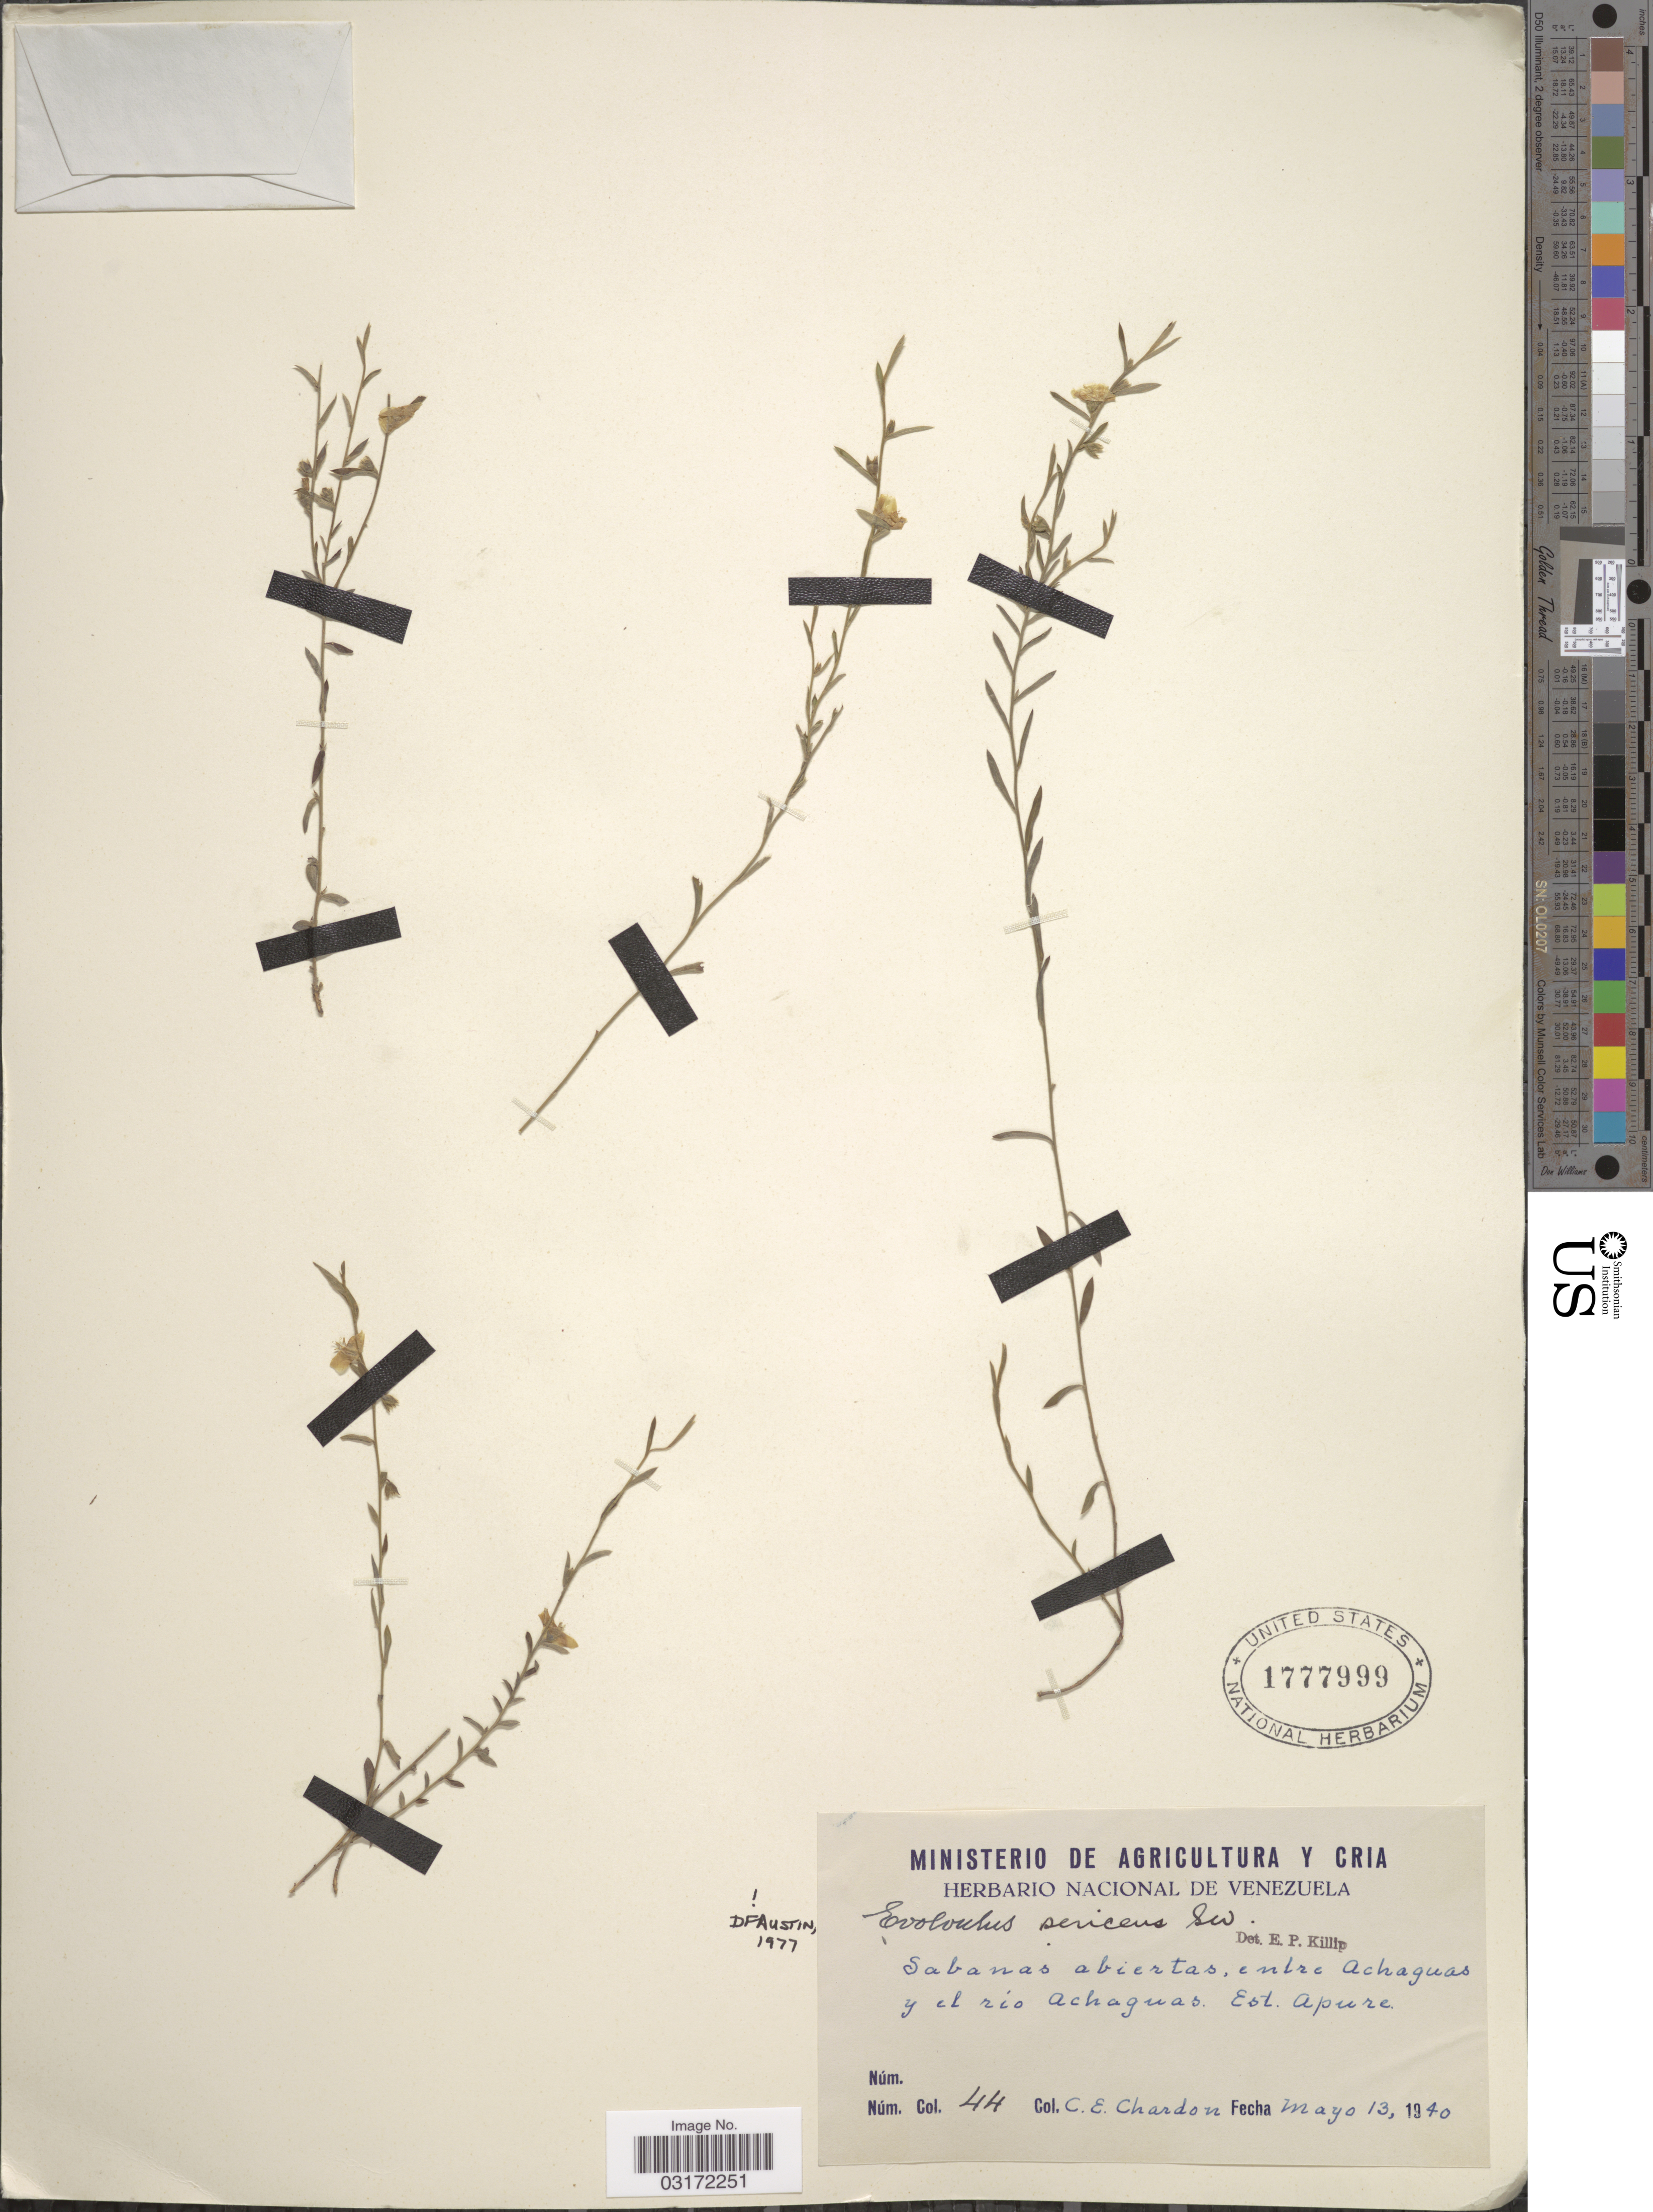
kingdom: Plantae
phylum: Tracheophyta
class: Magnoliopsida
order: Solanales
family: Convolvulaceae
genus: Evolvulus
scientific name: Evolvulus sericeus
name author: Sw.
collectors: C. E. Chardón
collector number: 44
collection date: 1940-05-13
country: Venezuela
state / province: Apure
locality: Sabanas abiertas, entre Achaguas y el río Achaguas.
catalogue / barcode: US 1777999